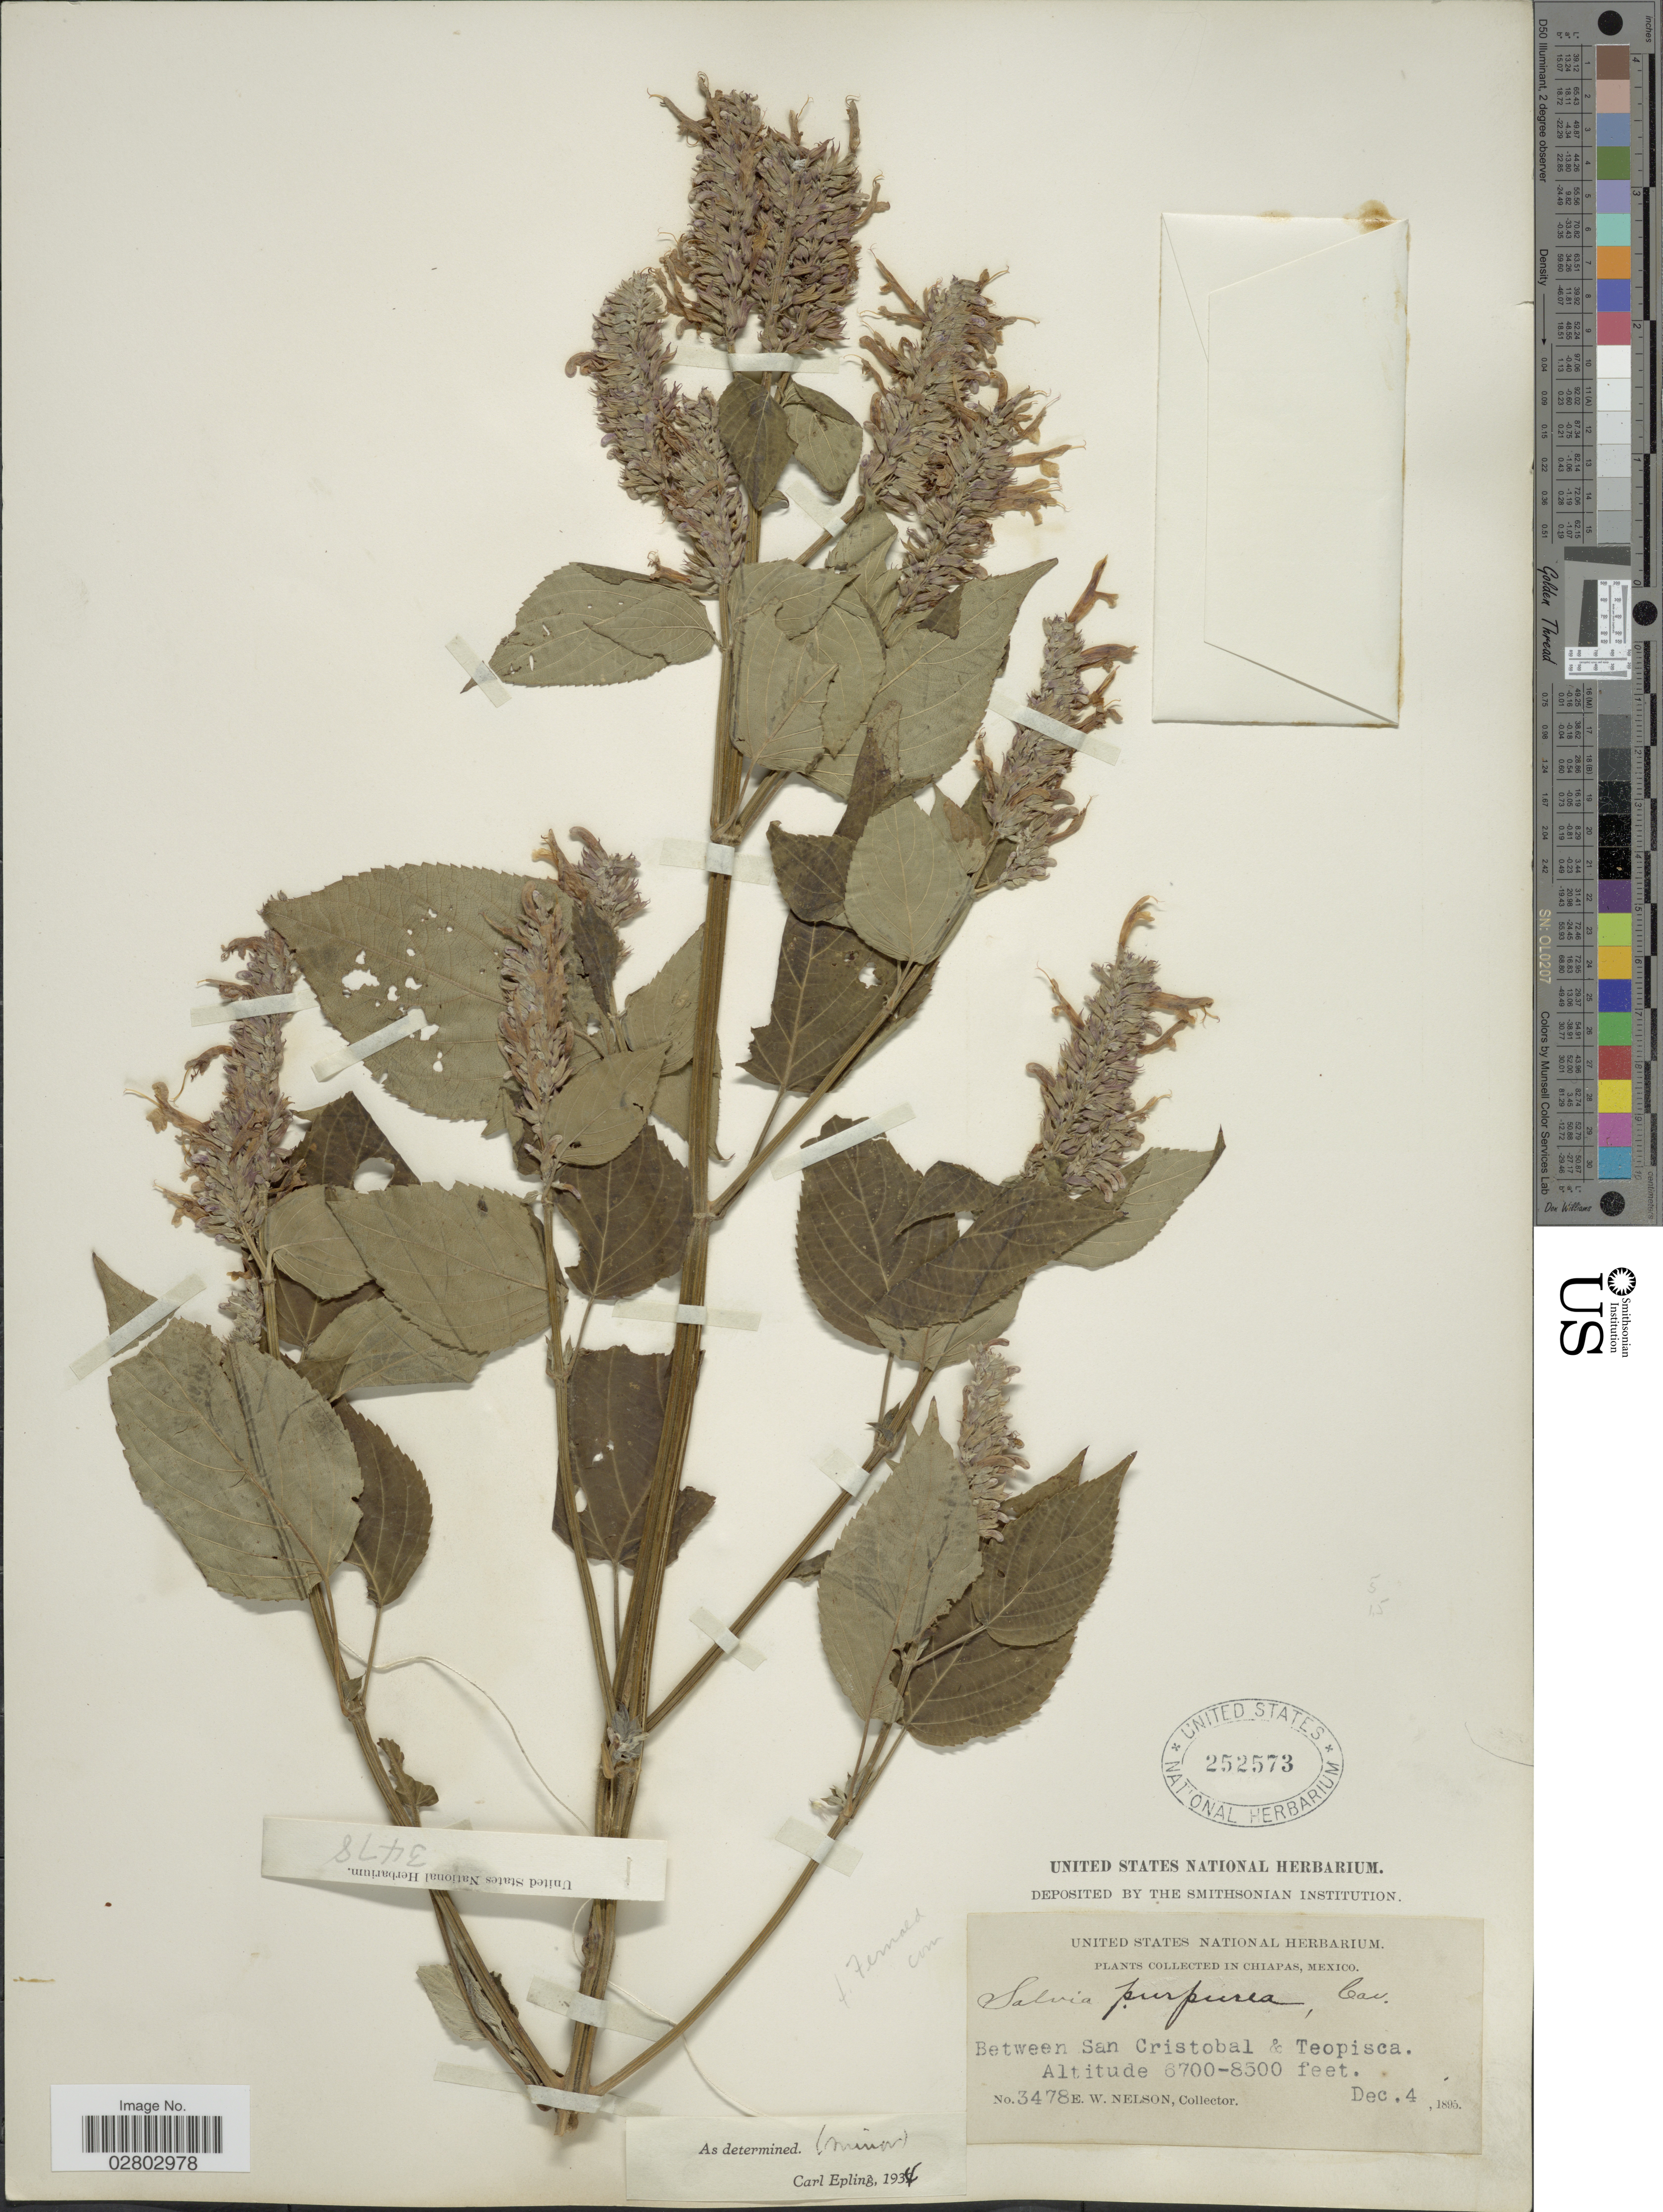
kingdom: Plantae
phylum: Tracheophyta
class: Magnoliopsida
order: Lamiales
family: Lamiaceae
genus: Salvia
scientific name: Salvia purpurea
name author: Cav.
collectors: E. W. Nelson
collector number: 3478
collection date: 1895-12-04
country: Mexico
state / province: Chiapas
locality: Between San Cristobal & Teopisca.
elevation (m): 2042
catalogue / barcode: US 252573